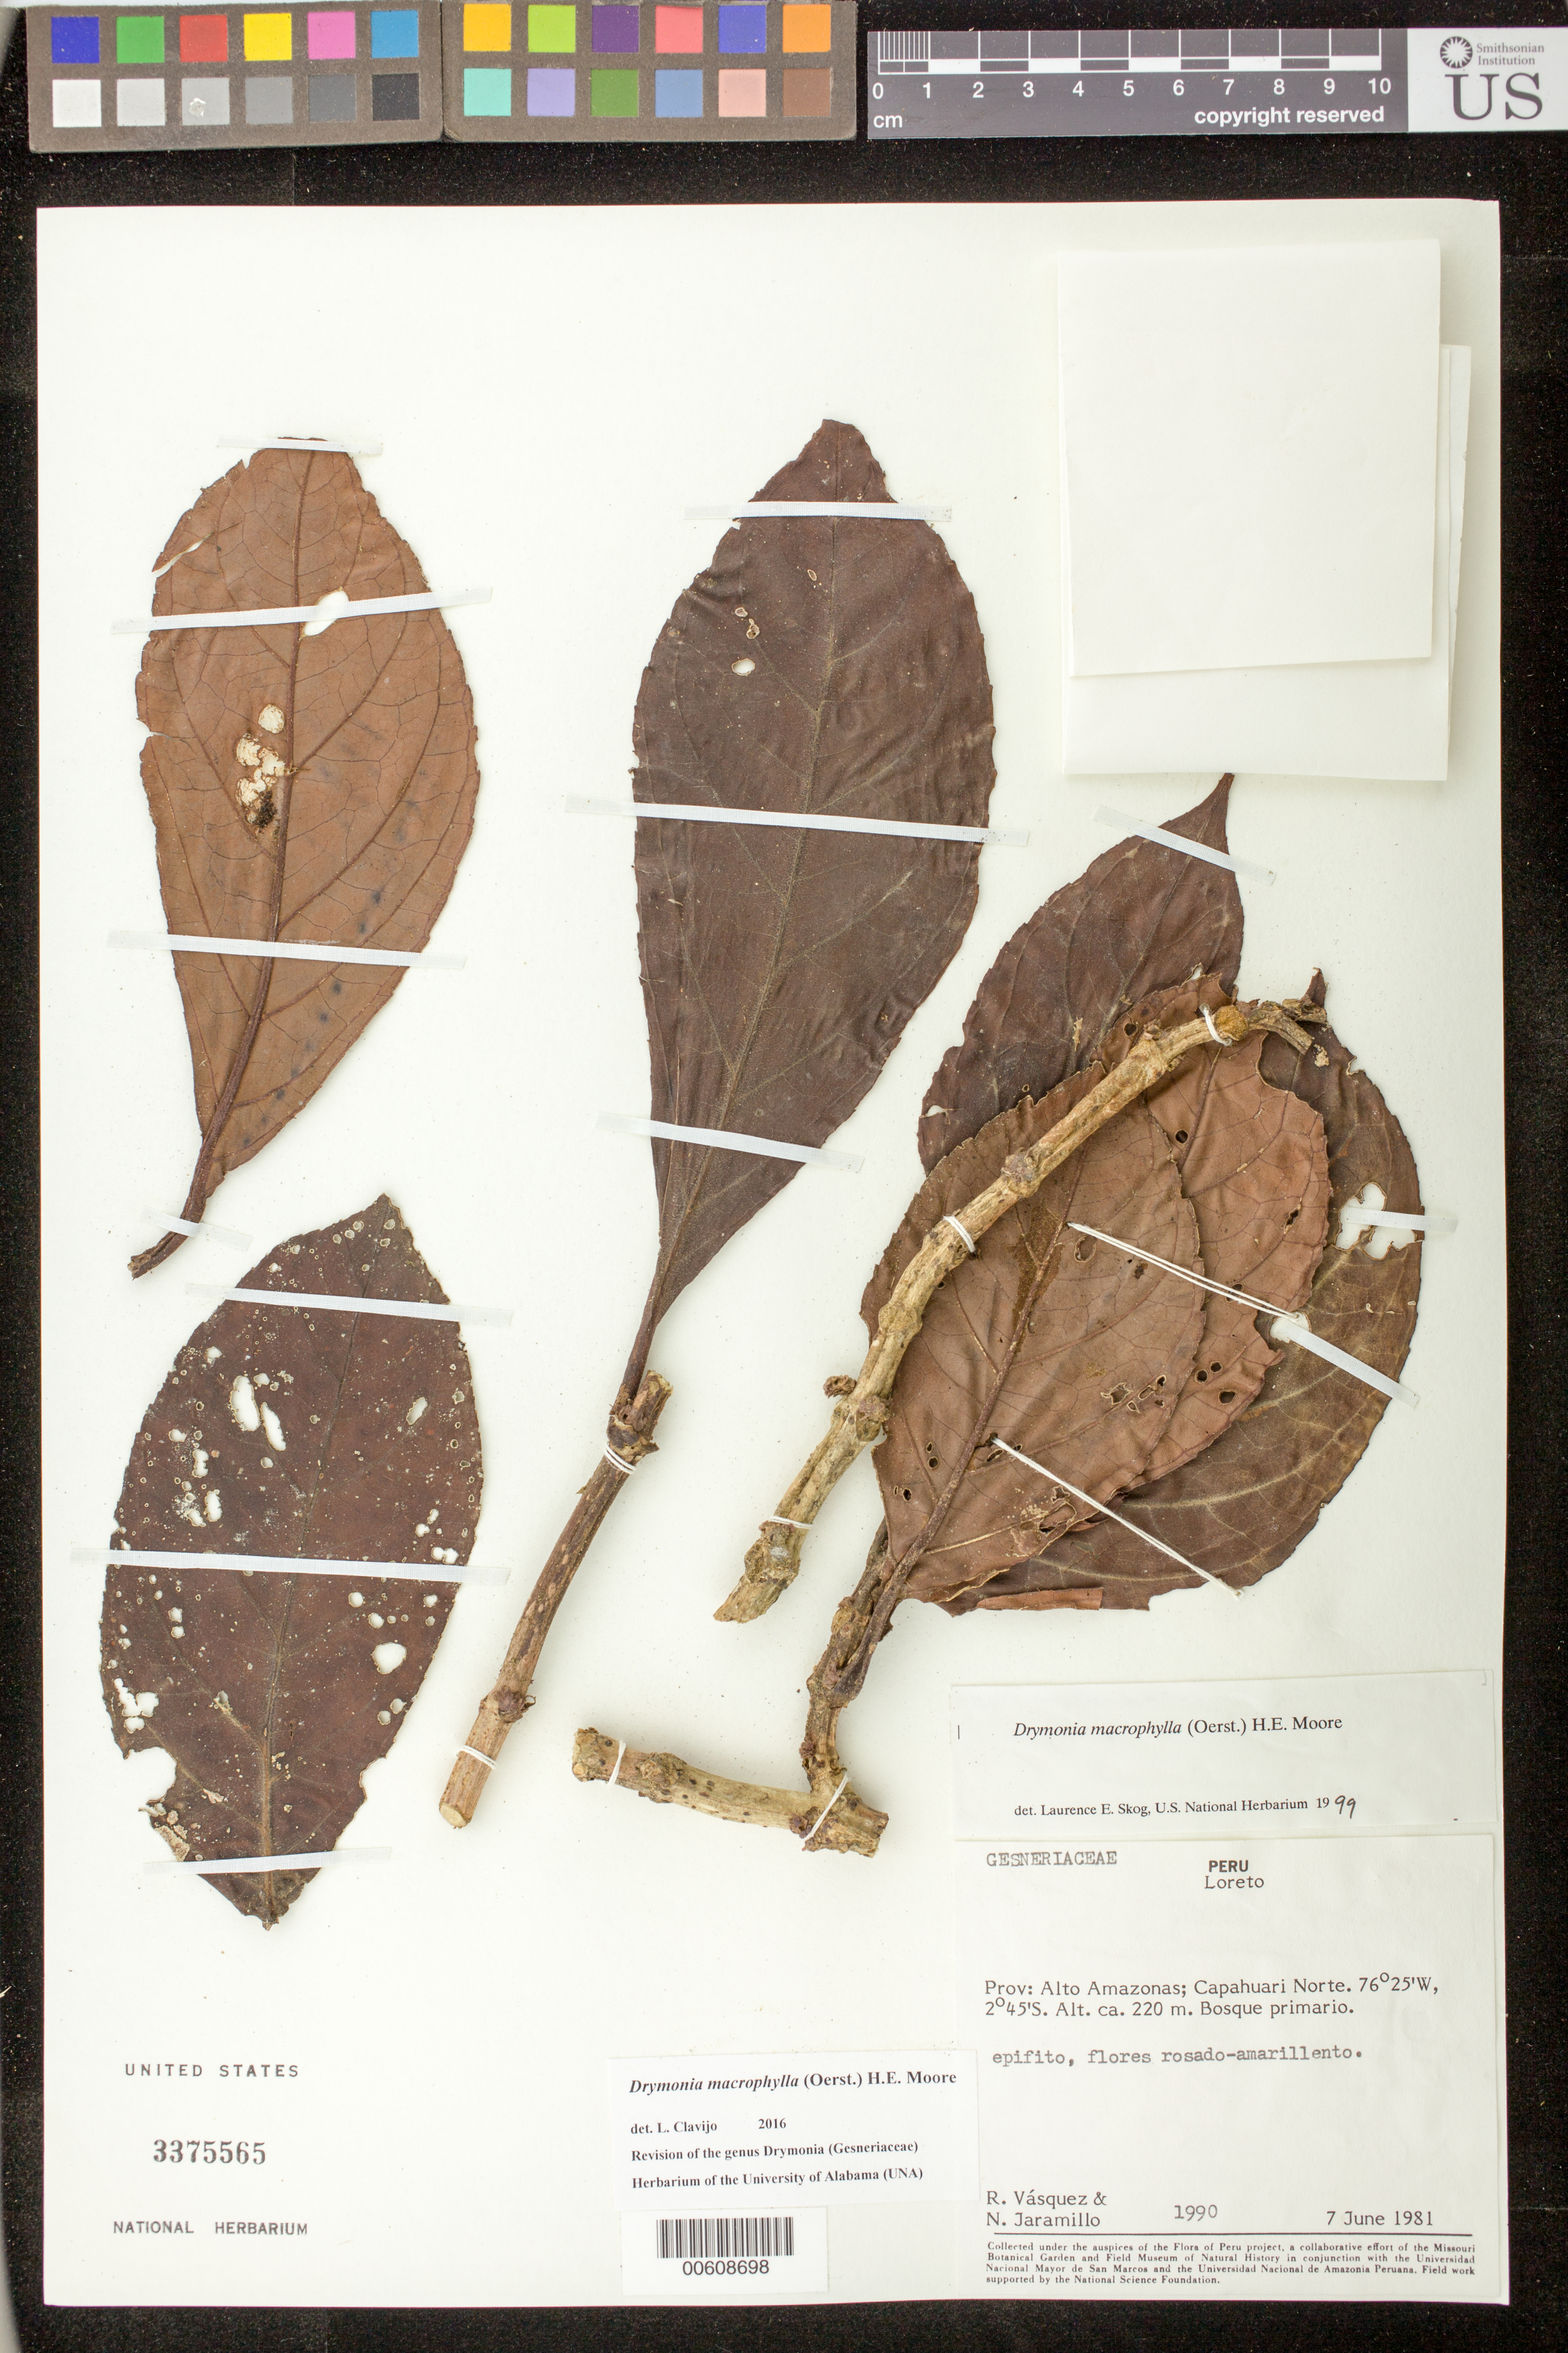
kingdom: Plantae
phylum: Tracheophyta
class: Magnoliopsida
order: Lamiales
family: Gesneriaceae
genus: Drymonia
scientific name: Drymonia macrophylla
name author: (Oerst.) H.E. Moore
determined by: Skog, Laurence E.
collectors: R. Vásquez & N. Jaramillo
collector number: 1990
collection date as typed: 07 Jun 1981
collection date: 1981-06-07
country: Peru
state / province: Loreto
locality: Prov. Alto Amazonas; Capahuari Norte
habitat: Bosque primario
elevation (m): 220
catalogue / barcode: US 3375565